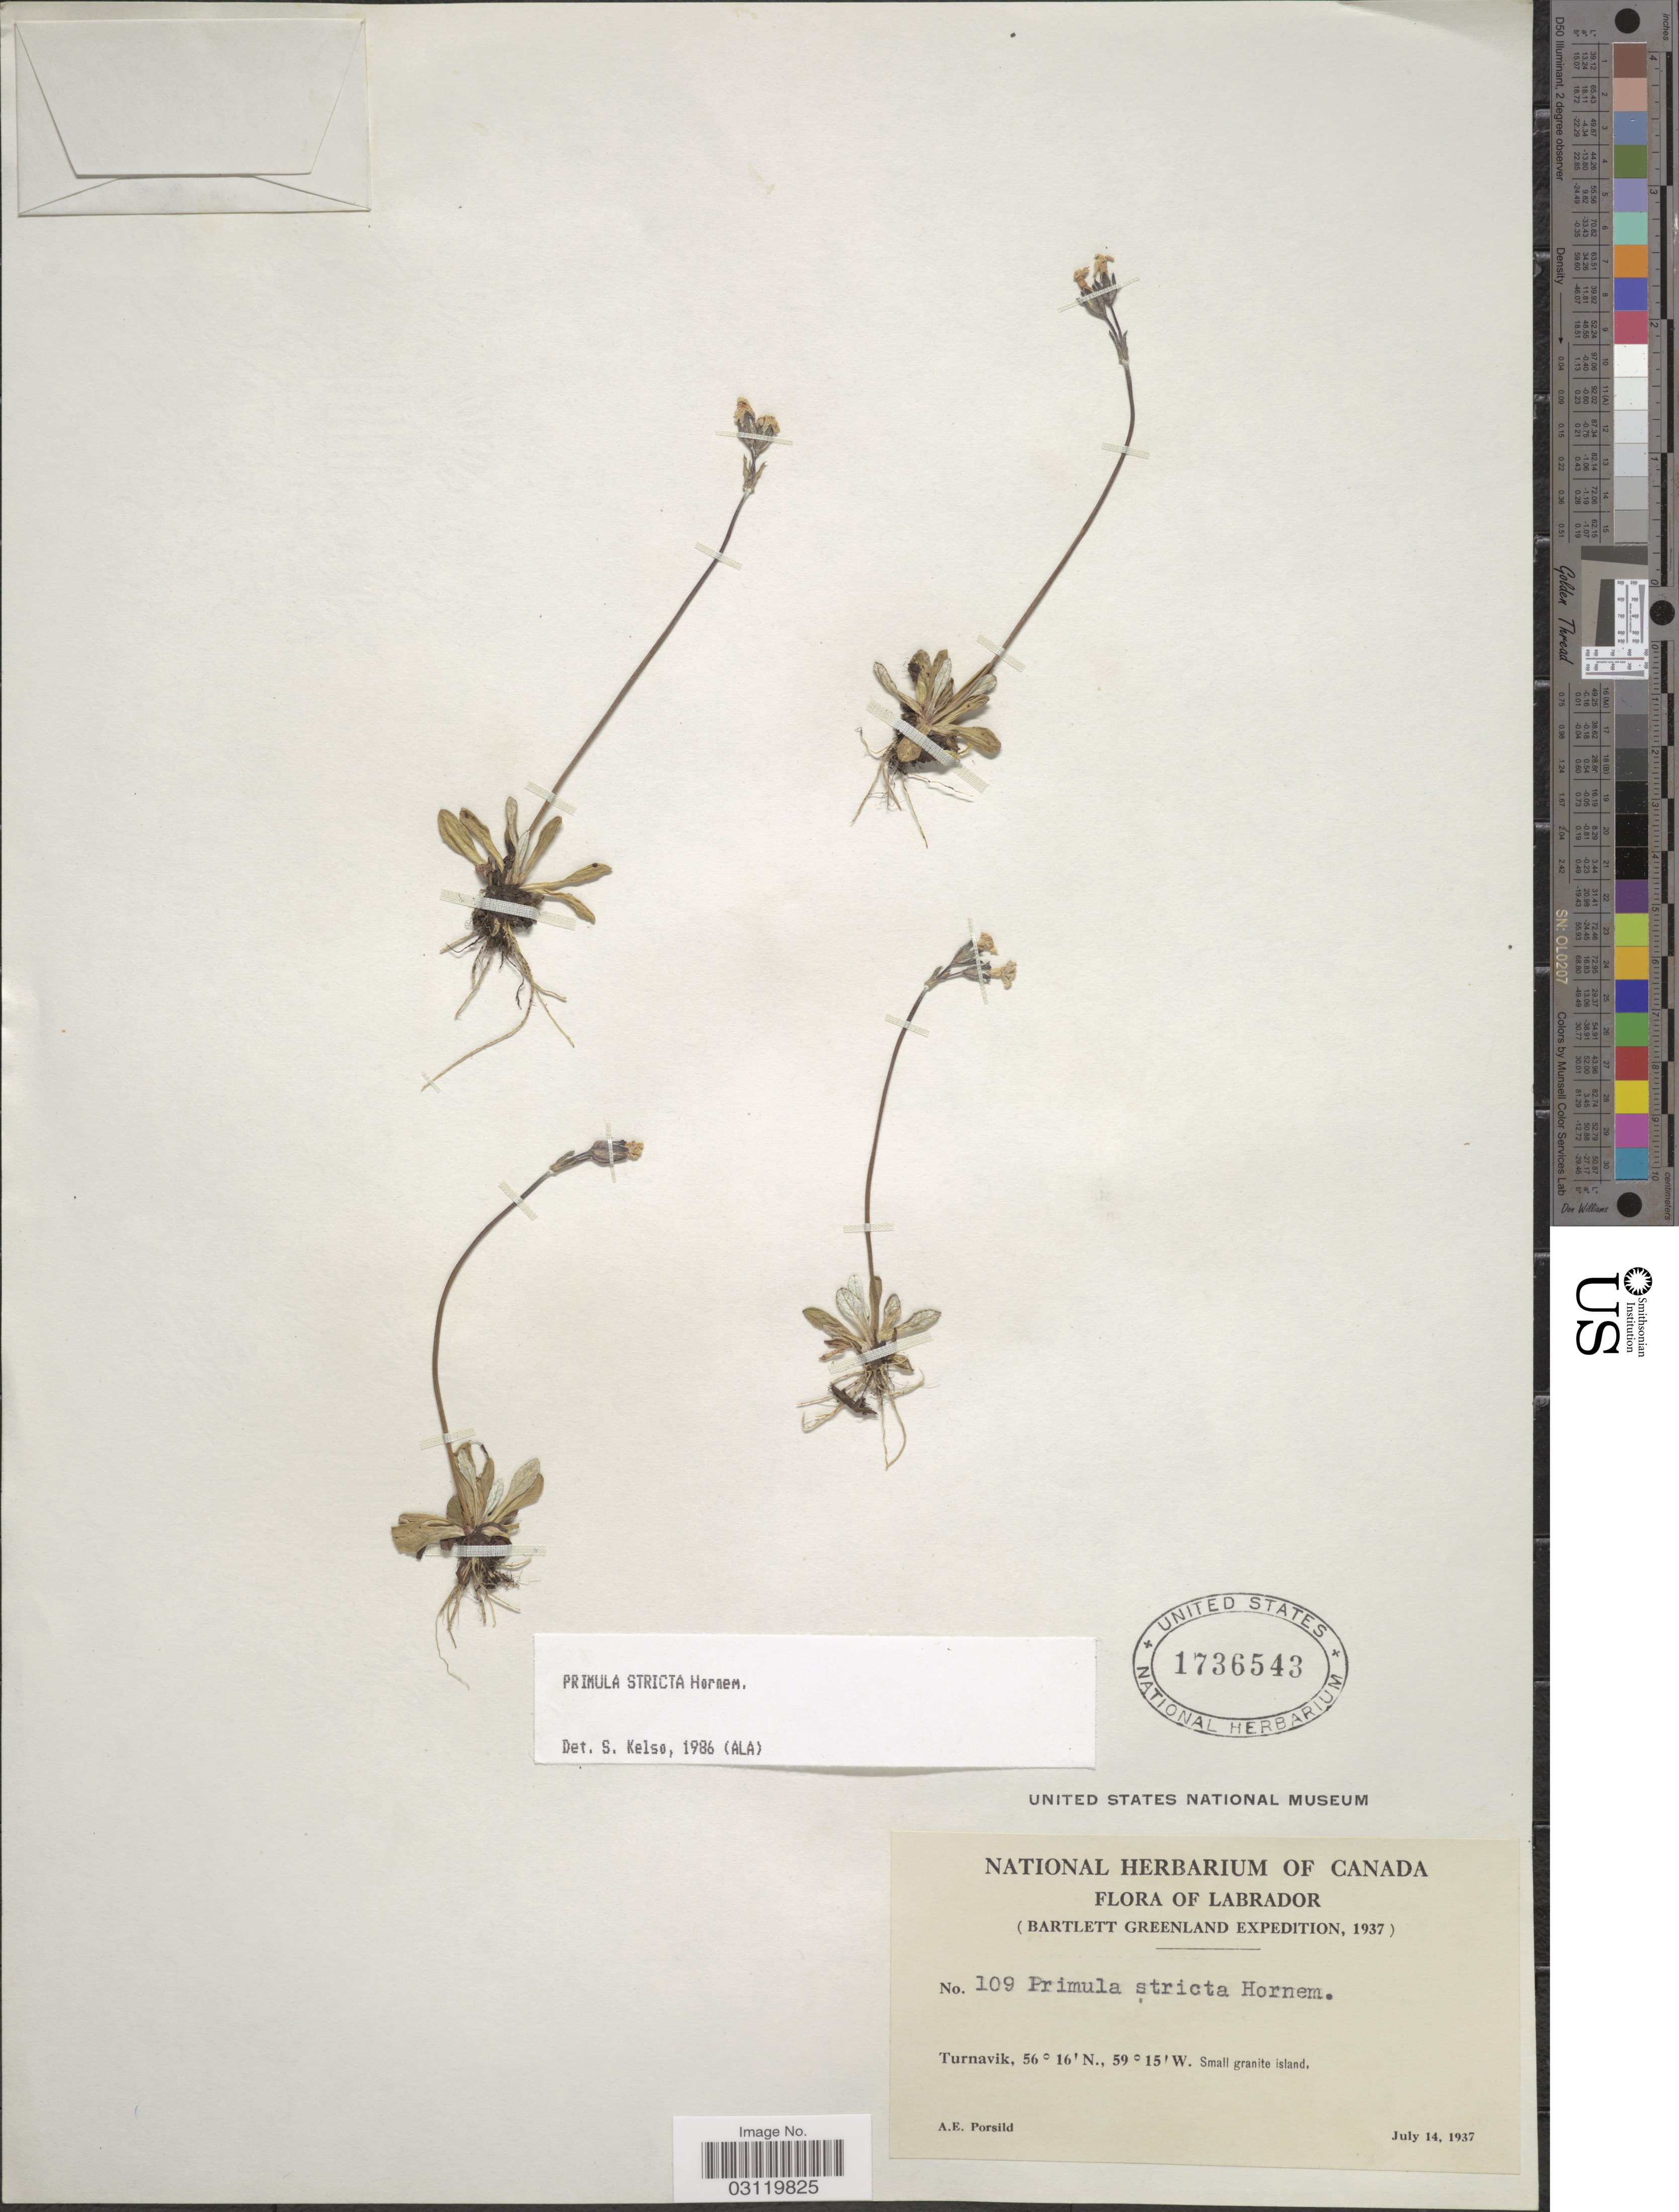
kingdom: Plantae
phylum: Tracheophyta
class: Magnoliopsida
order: Ericales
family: Primulaceae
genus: Primula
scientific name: Primula stricta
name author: Hornem.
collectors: A. E. Porsild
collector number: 109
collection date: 1937-07-14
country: Canada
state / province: Newfoundland and Labrador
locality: Labrador, Turnavik.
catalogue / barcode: US 1736543